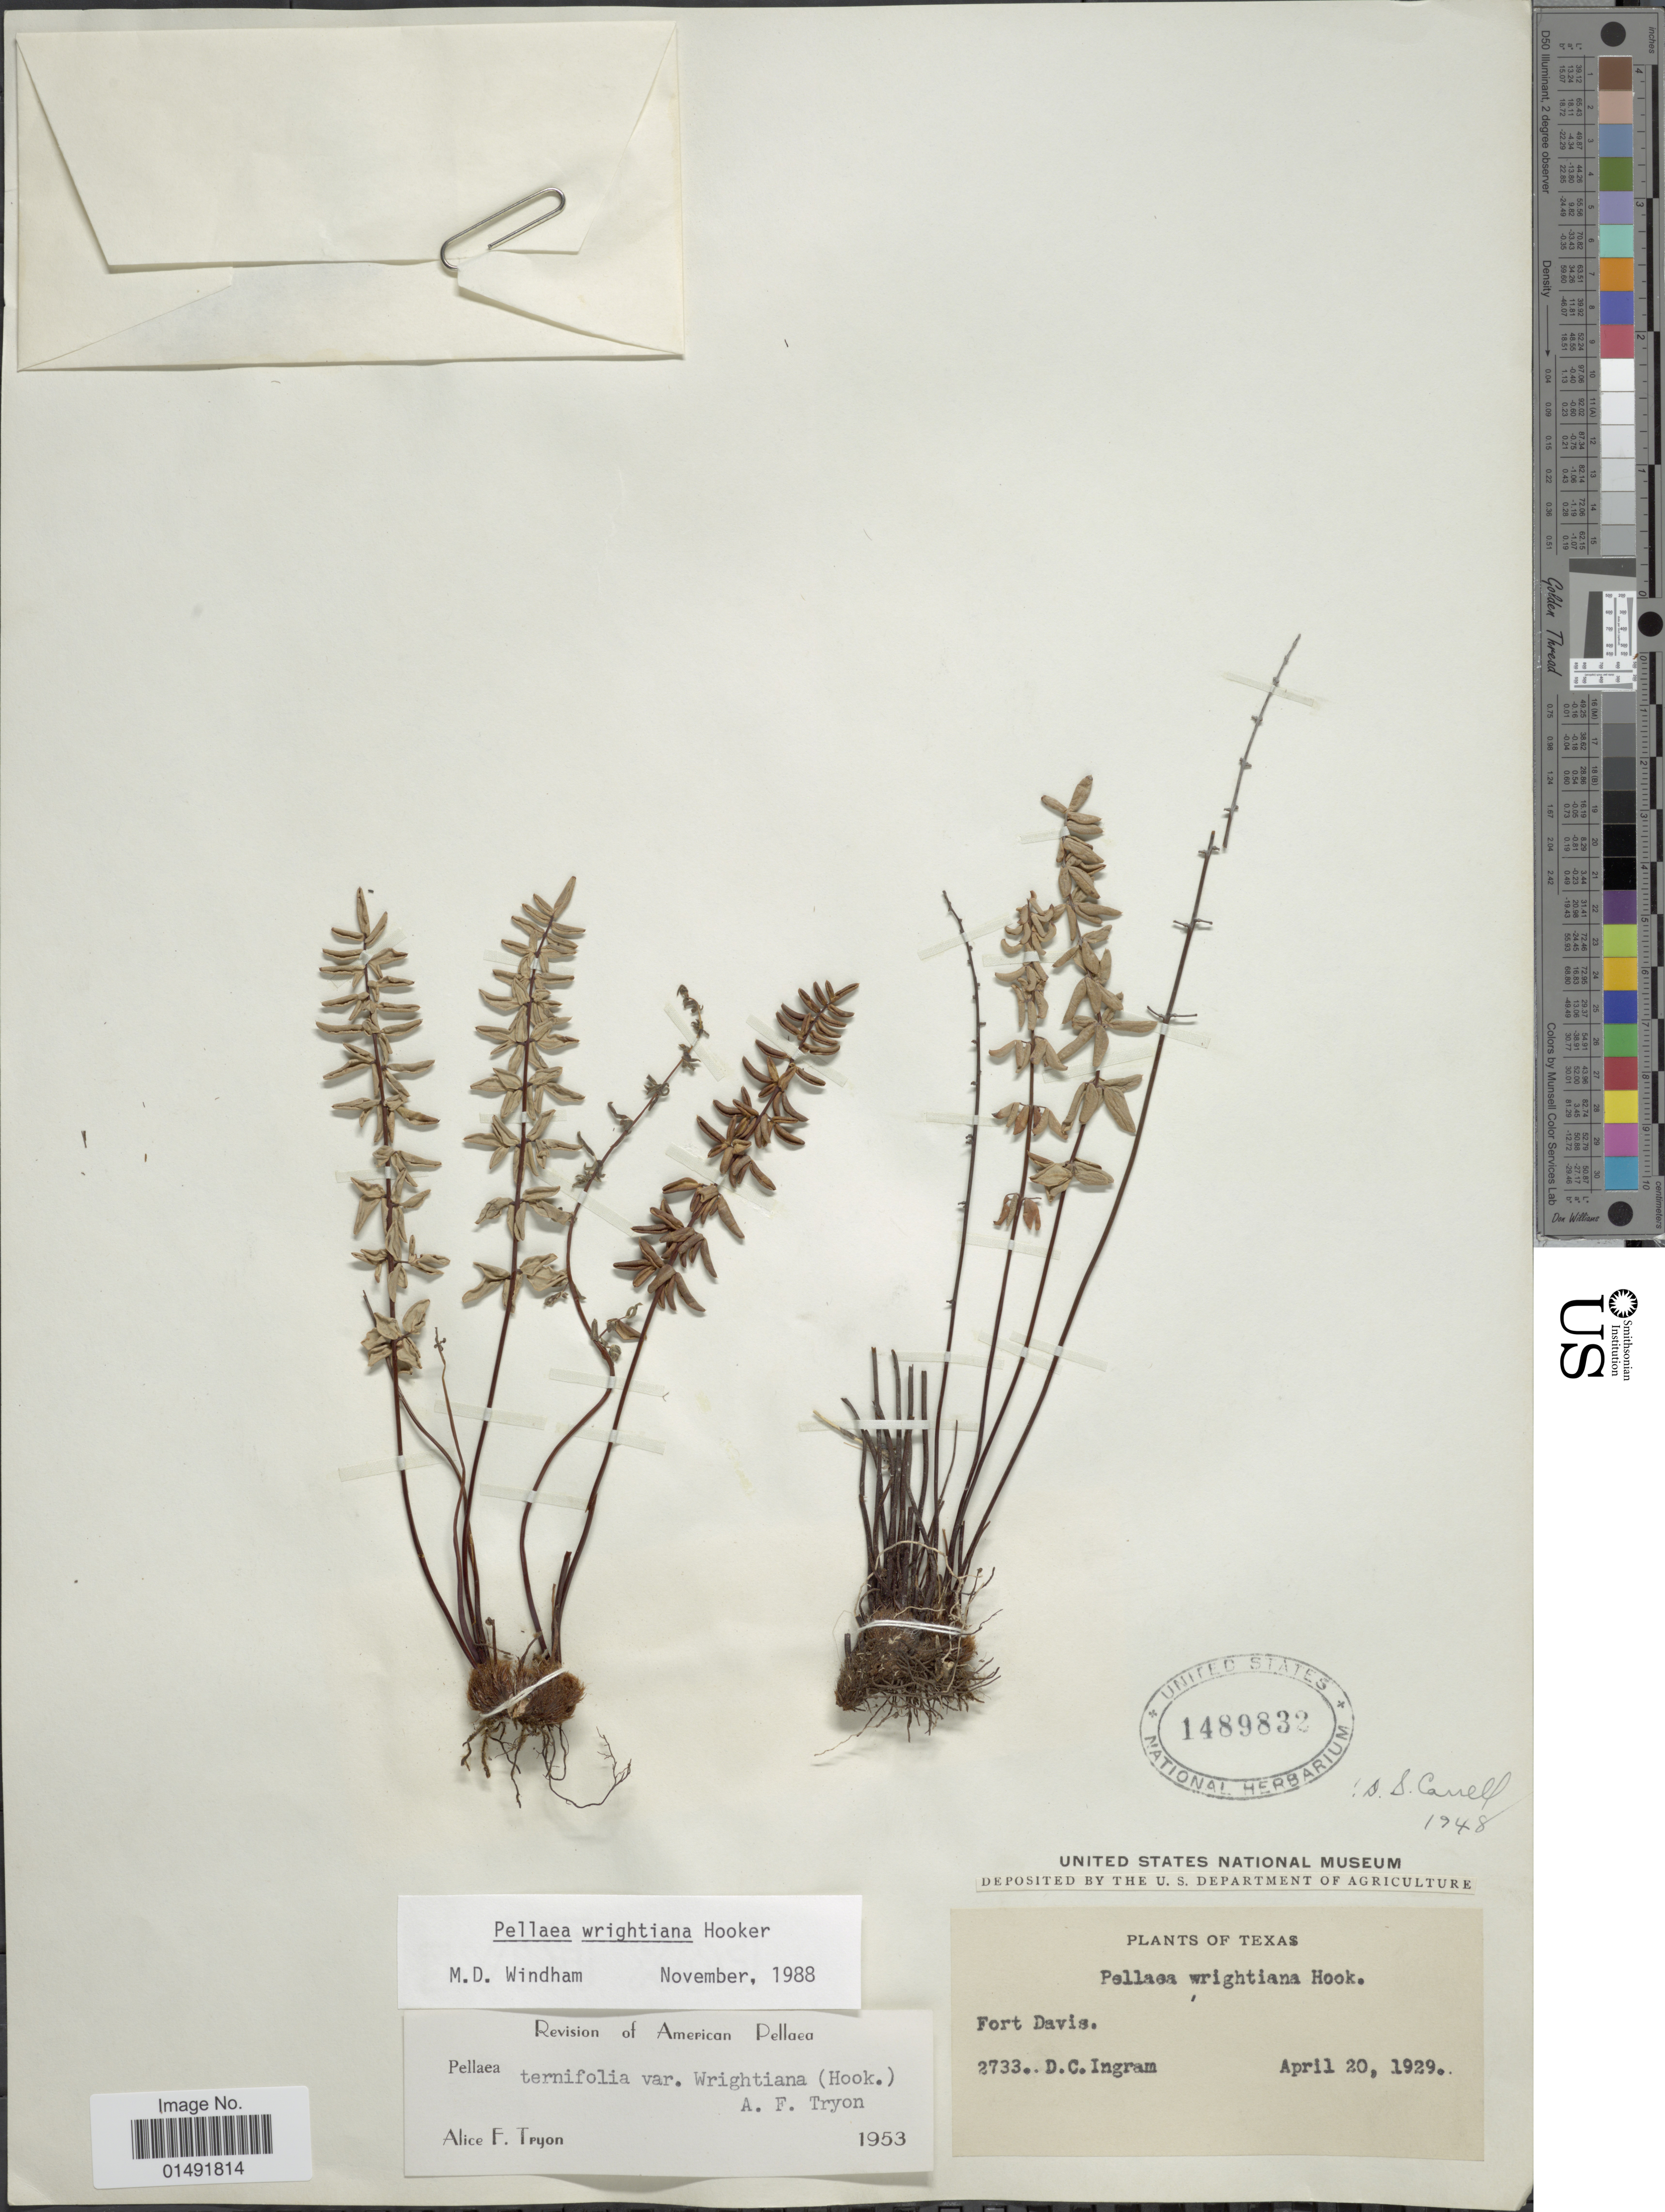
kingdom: Plantae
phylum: Tracheophyta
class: Polypodiopsida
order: Polypodiales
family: Pteridaceae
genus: Pellaea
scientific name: Pellaea wrightiana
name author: Hook.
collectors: D. C. Ingram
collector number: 2733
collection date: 1929-04-20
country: United States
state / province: Texas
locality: Fort Davis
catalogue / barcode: US 1489832